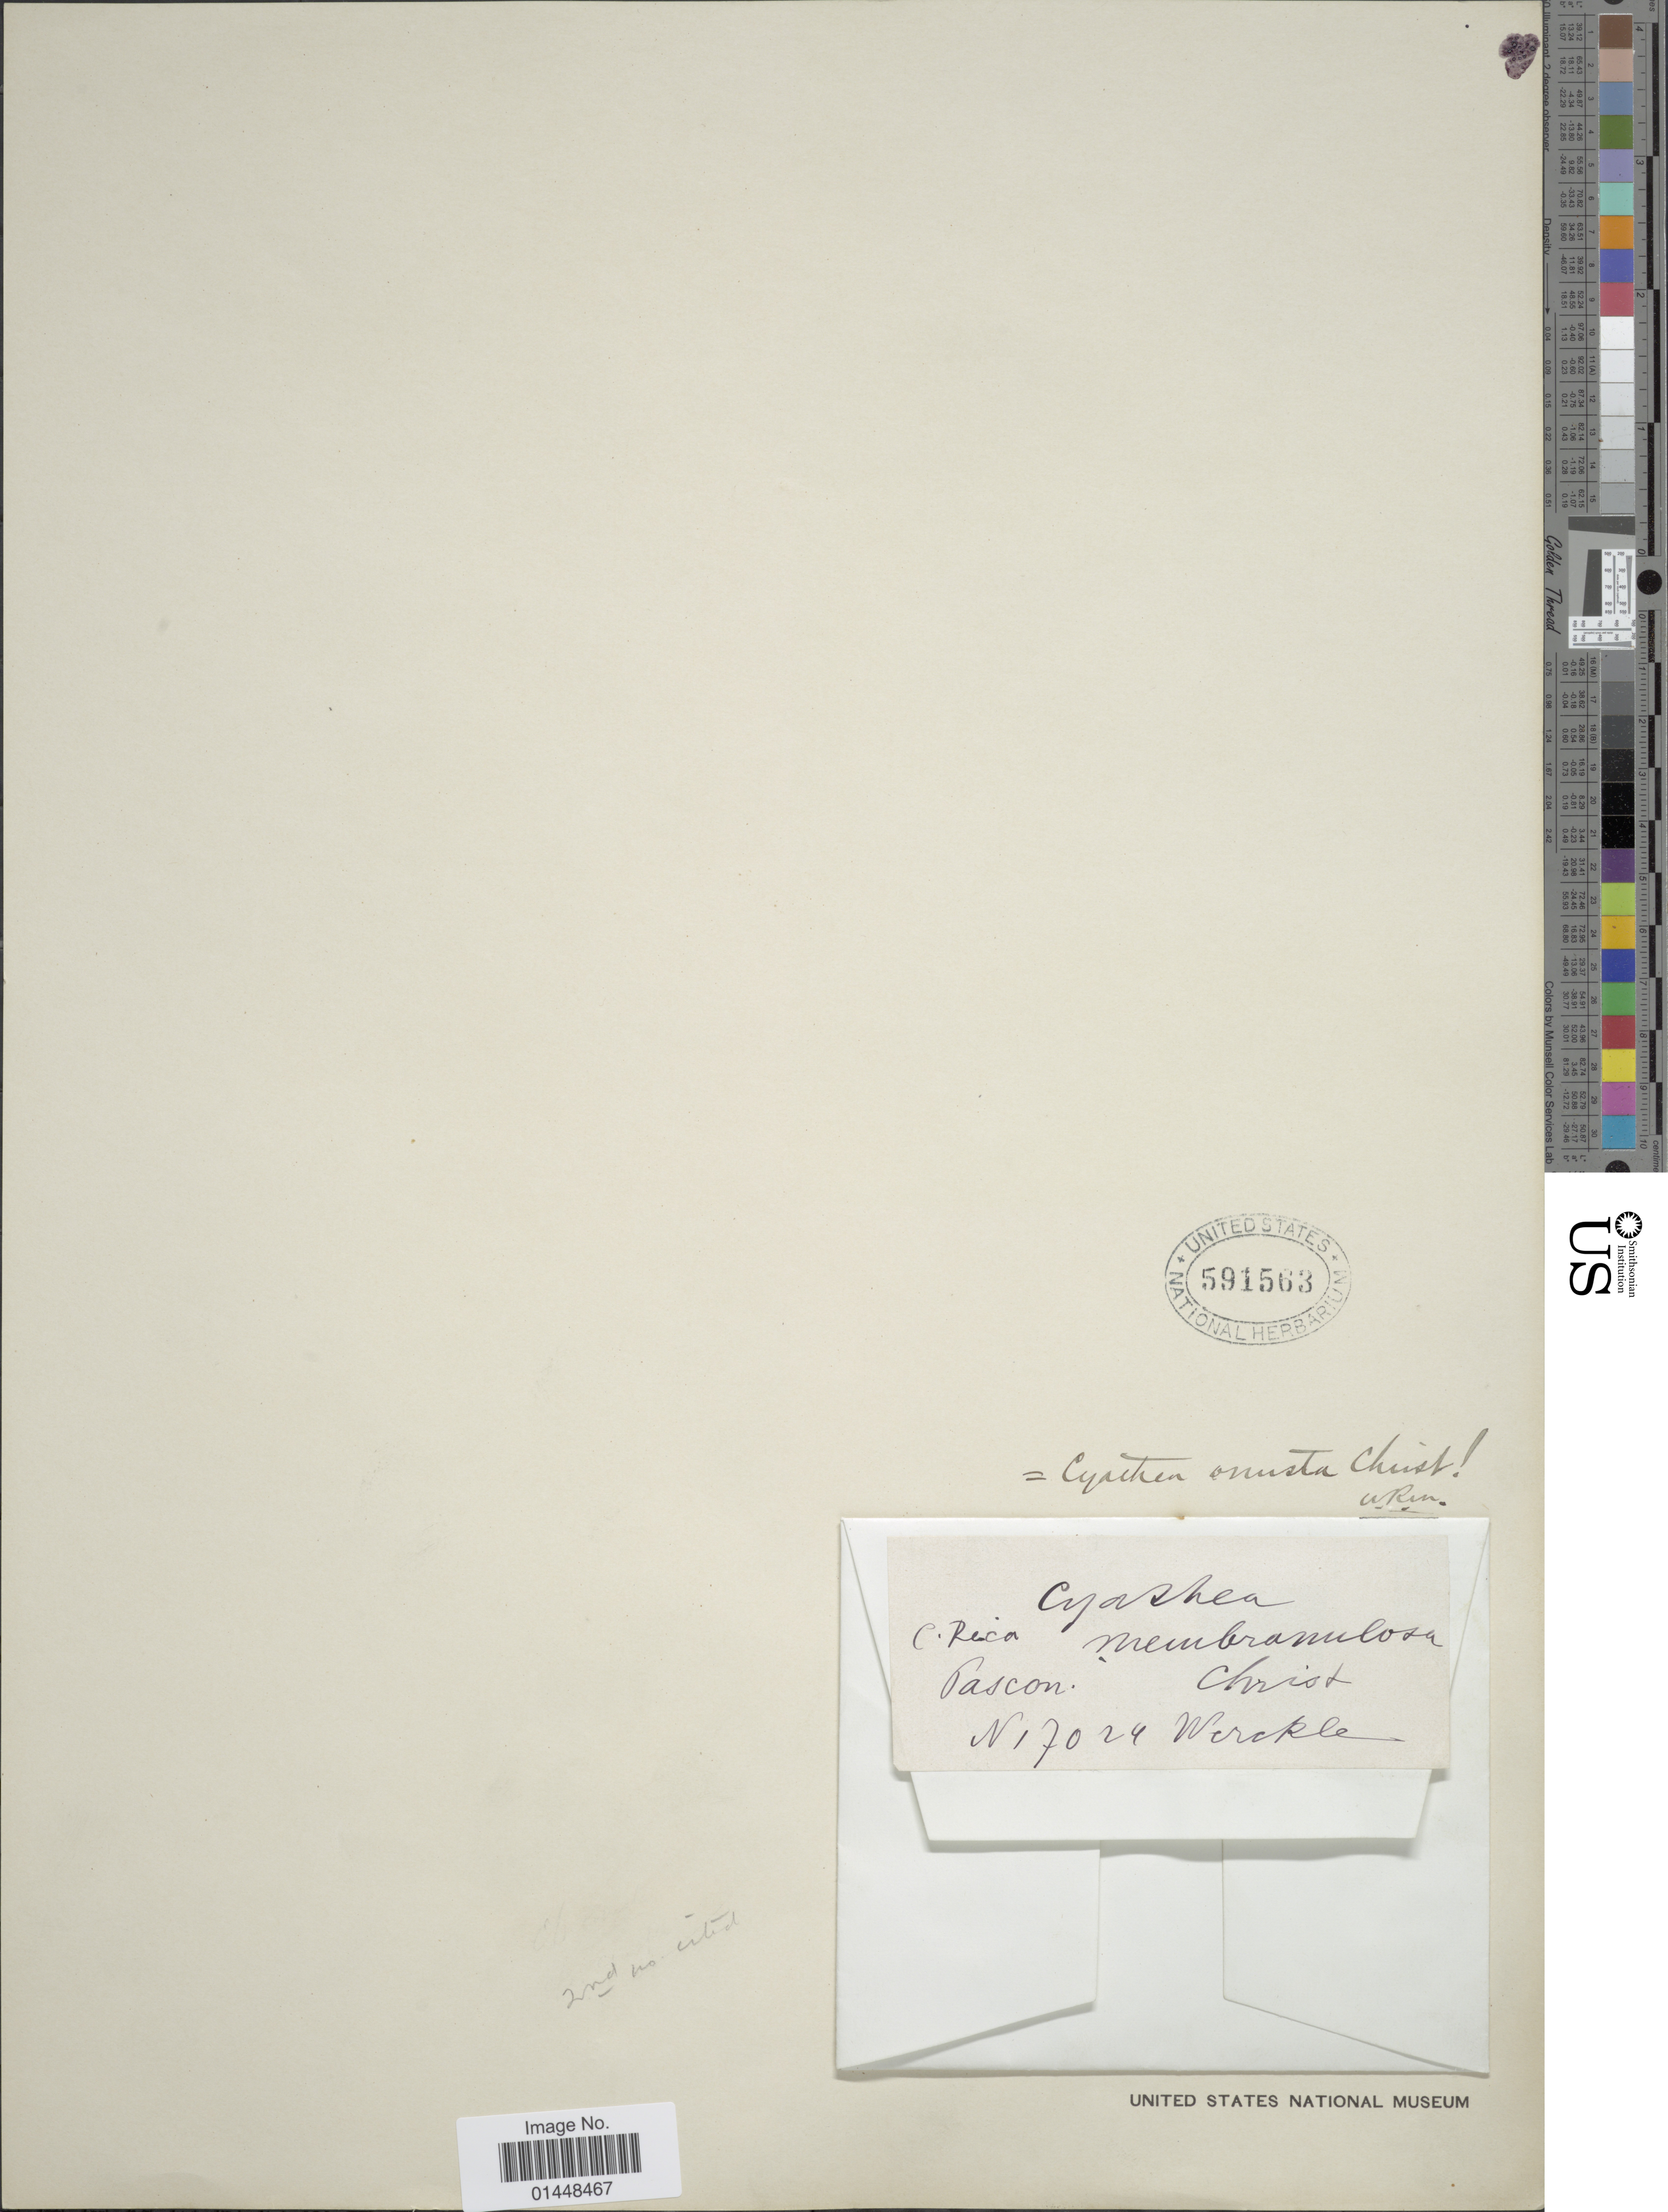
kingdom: Plantae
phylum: Tracheophyta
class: Polypodiopsida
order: Cyatheales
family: Cyatheaceae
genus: Cyathea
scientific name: Cyathea caracasana var. maxonii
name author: (Underw.) R.M. Tryon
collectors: C. C Wercklé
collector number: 17024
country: Costa Rica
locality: Pascom [unsure placement]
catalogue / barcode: US 591563